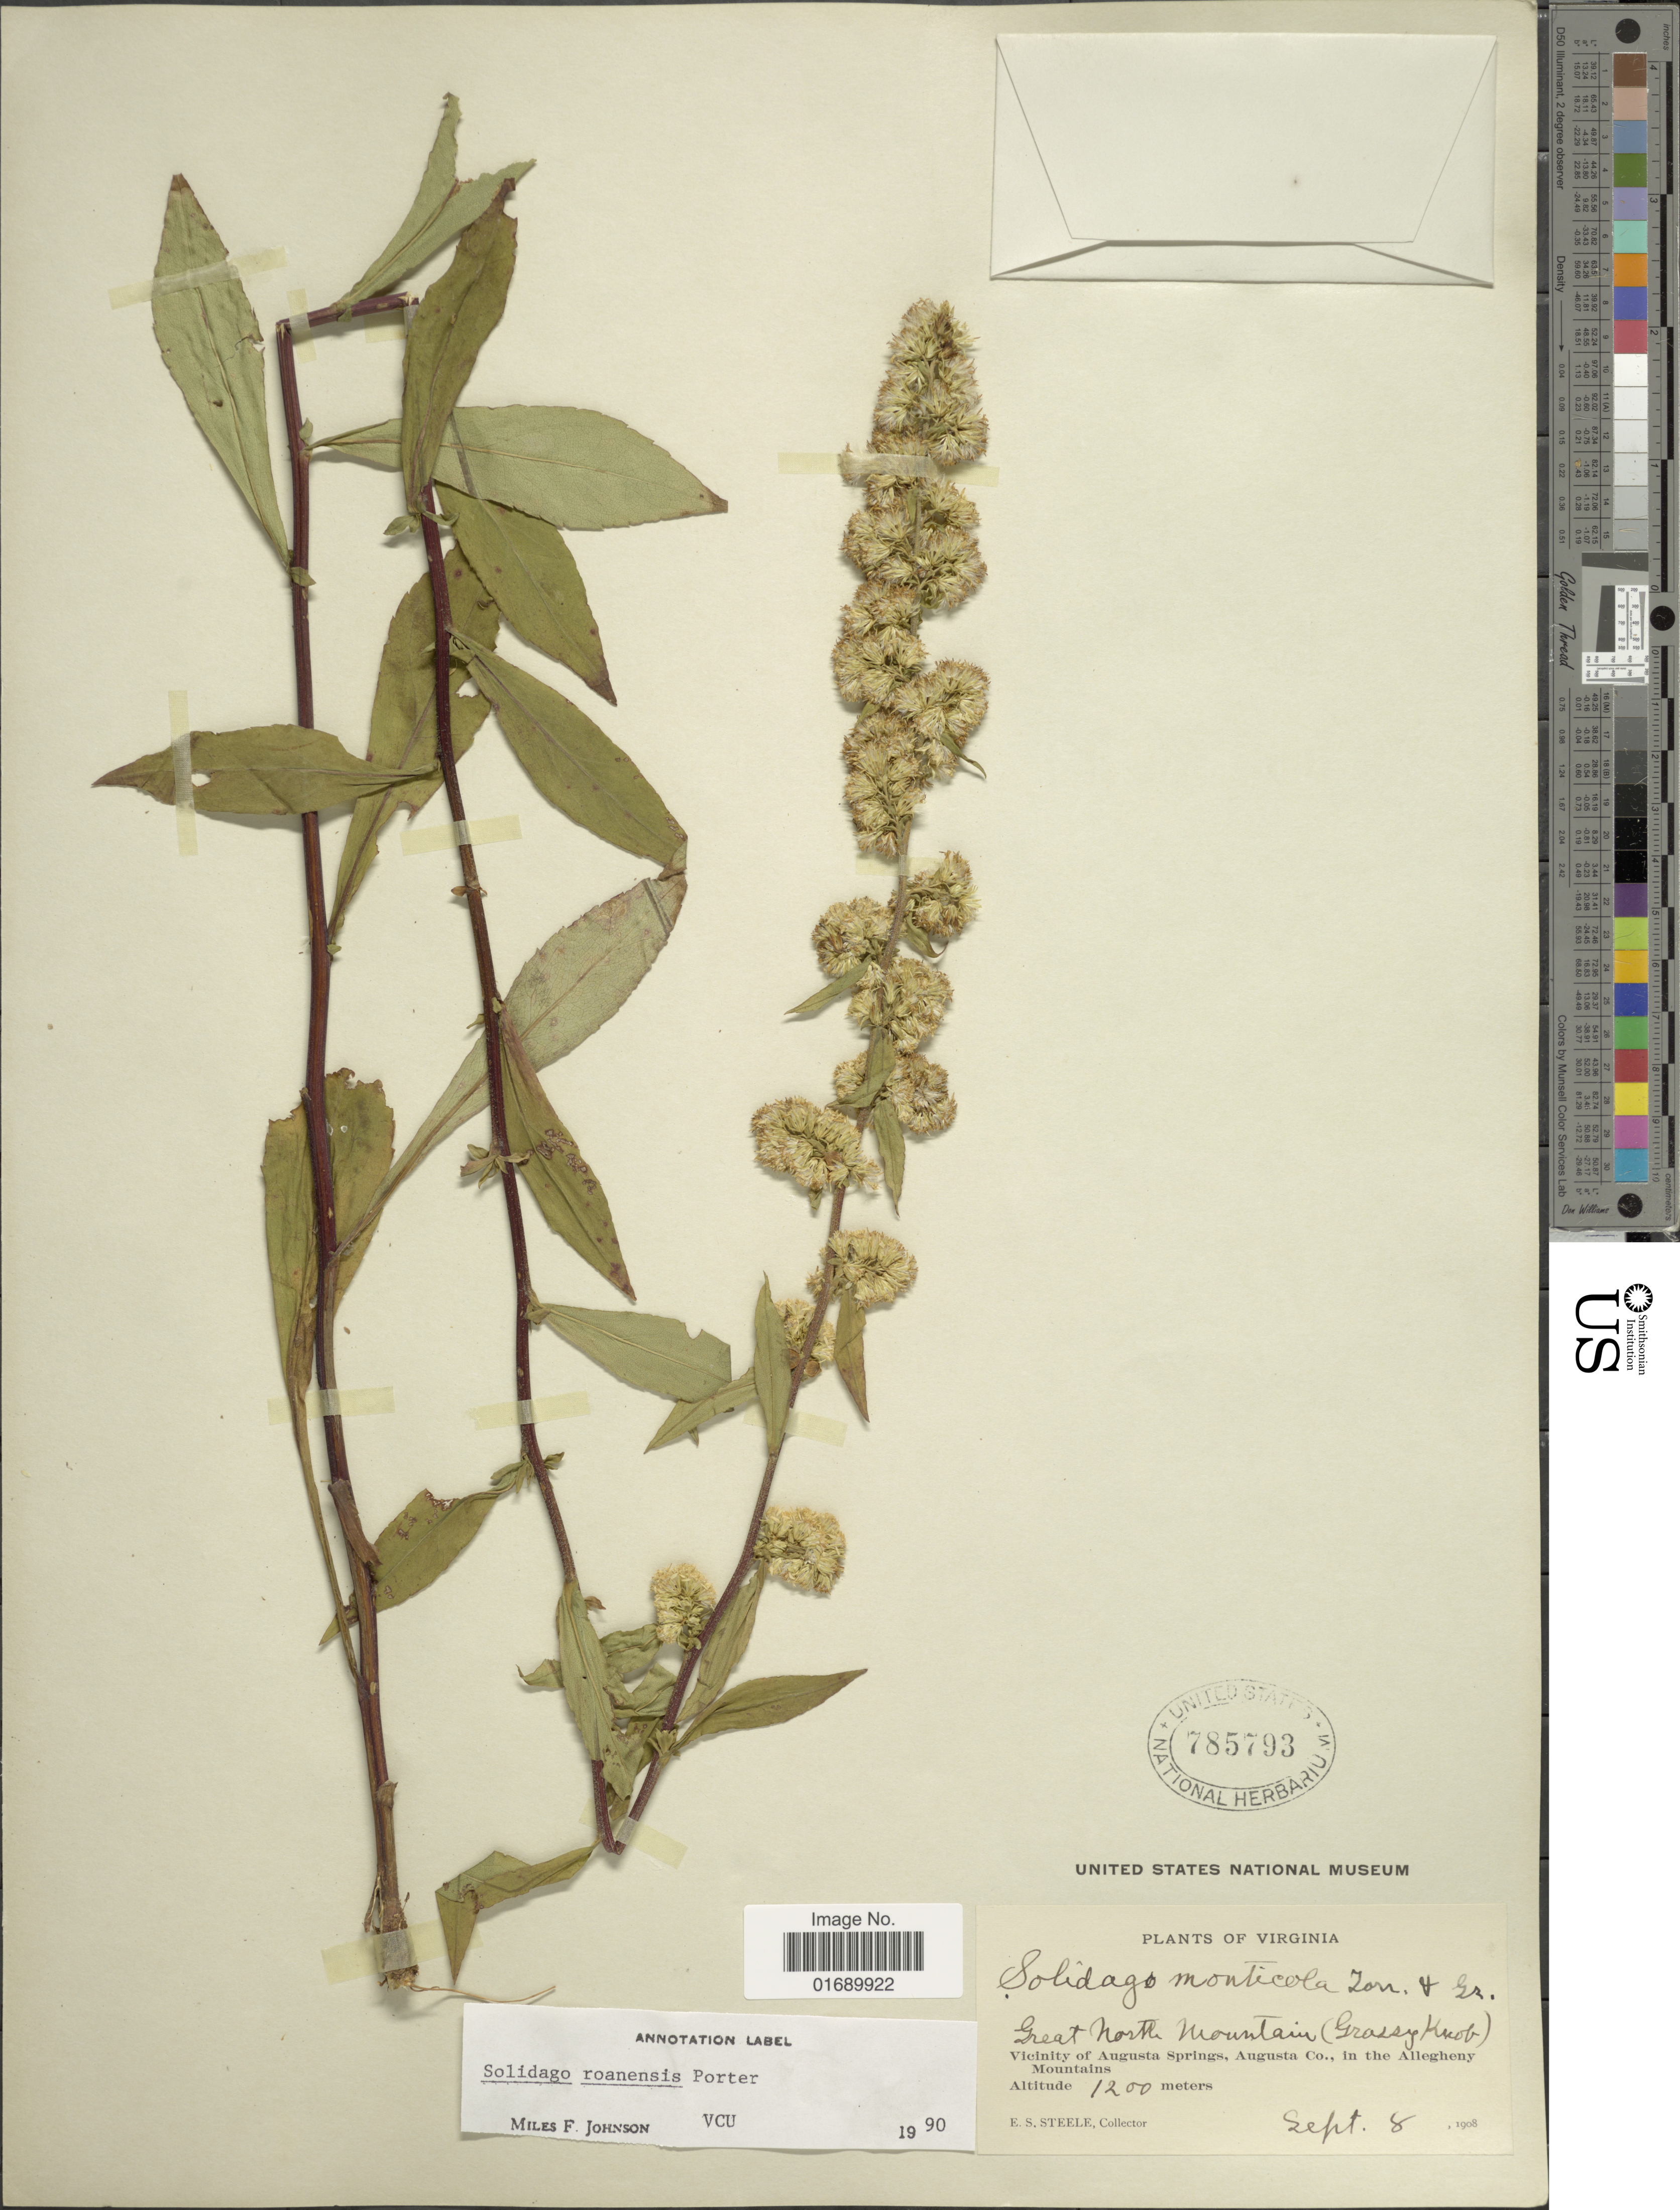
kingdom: Plantae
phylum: Tracheophyta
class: Magnoliopsida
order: Asterales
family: Asteraceae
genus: Solidago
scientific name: Solidago roanensis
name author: Porter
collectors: E. Steele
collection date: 1908-09-08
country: United States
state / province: Virginia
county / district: Augusta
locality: Great North Mountain (Grassy Knob) Vicinity of Augusta Springs, Augusta Co., in the Allegheny Mountains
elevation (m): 1200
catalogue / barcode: US 785793